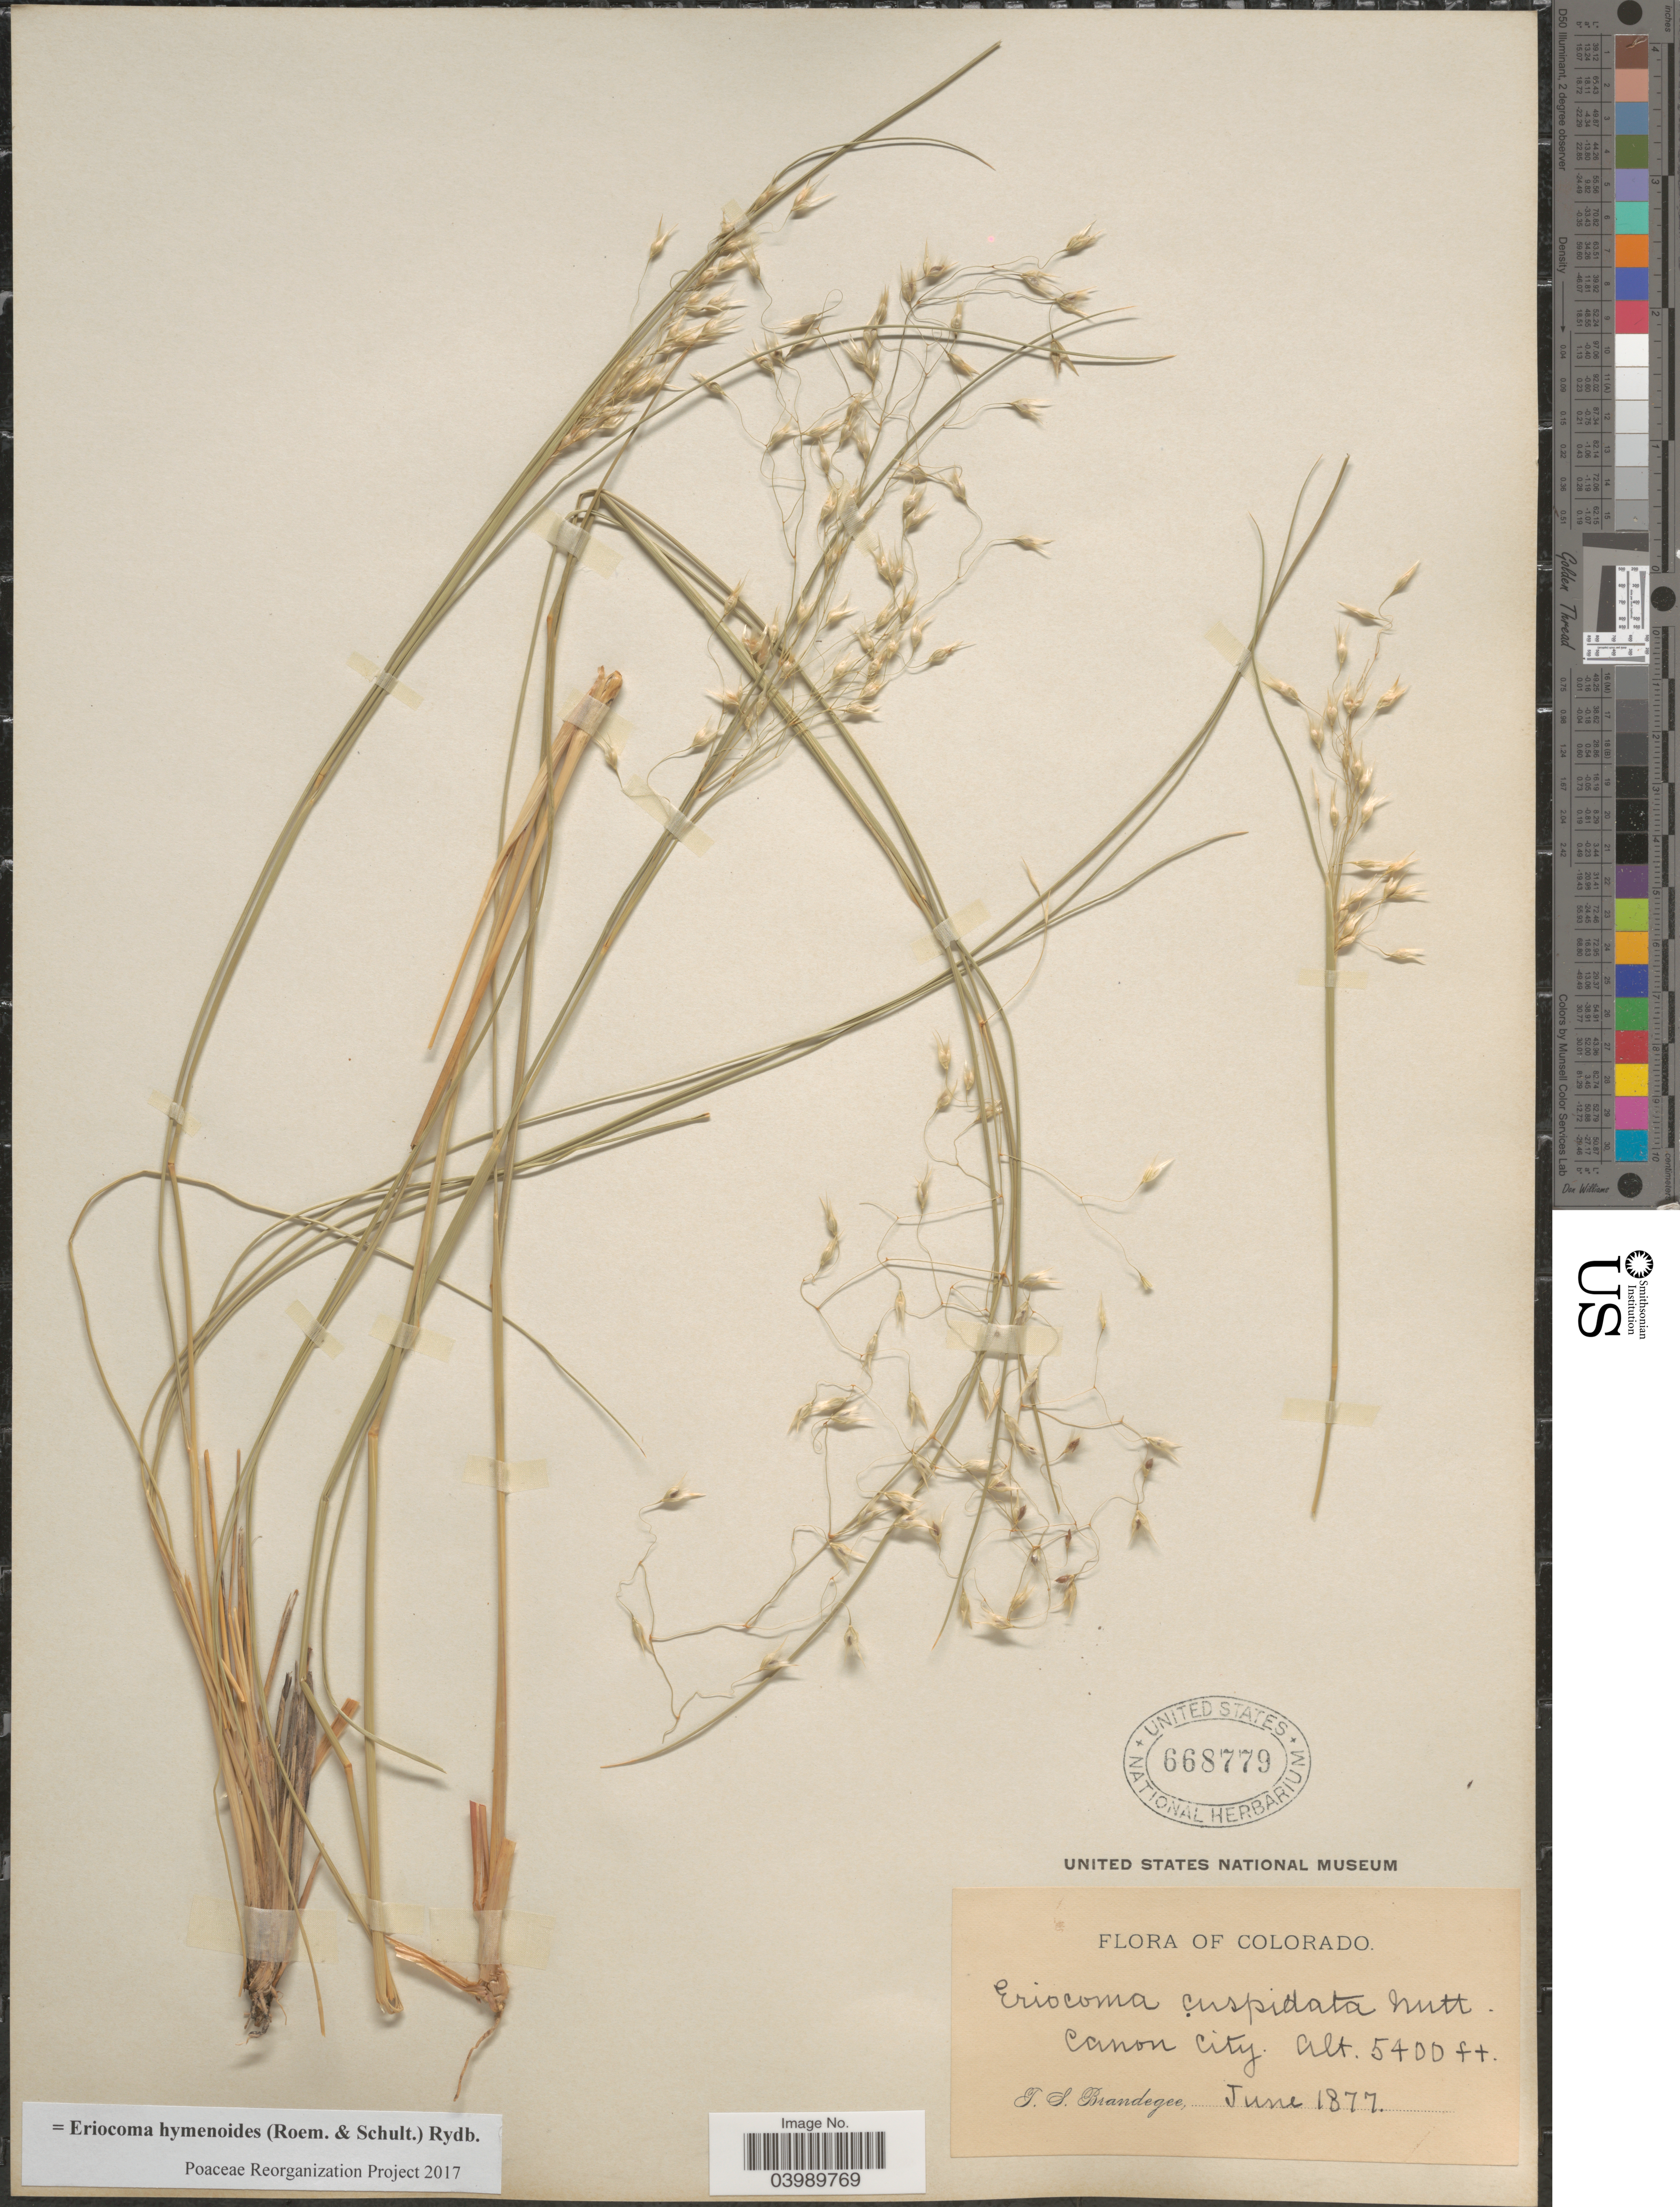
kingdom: Plantae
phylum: Tracheophyta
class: Liliopsida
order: Poales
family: Poaceae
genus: Eriocoma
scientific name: Eriocoma hymenoides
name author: (Roem. & Schult.) Rydb.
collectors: T. S. Brandegee (herbarium)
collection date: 1877-06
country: United States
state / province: Colorado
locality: Canon City.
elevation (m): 1646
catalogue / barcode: US 668779